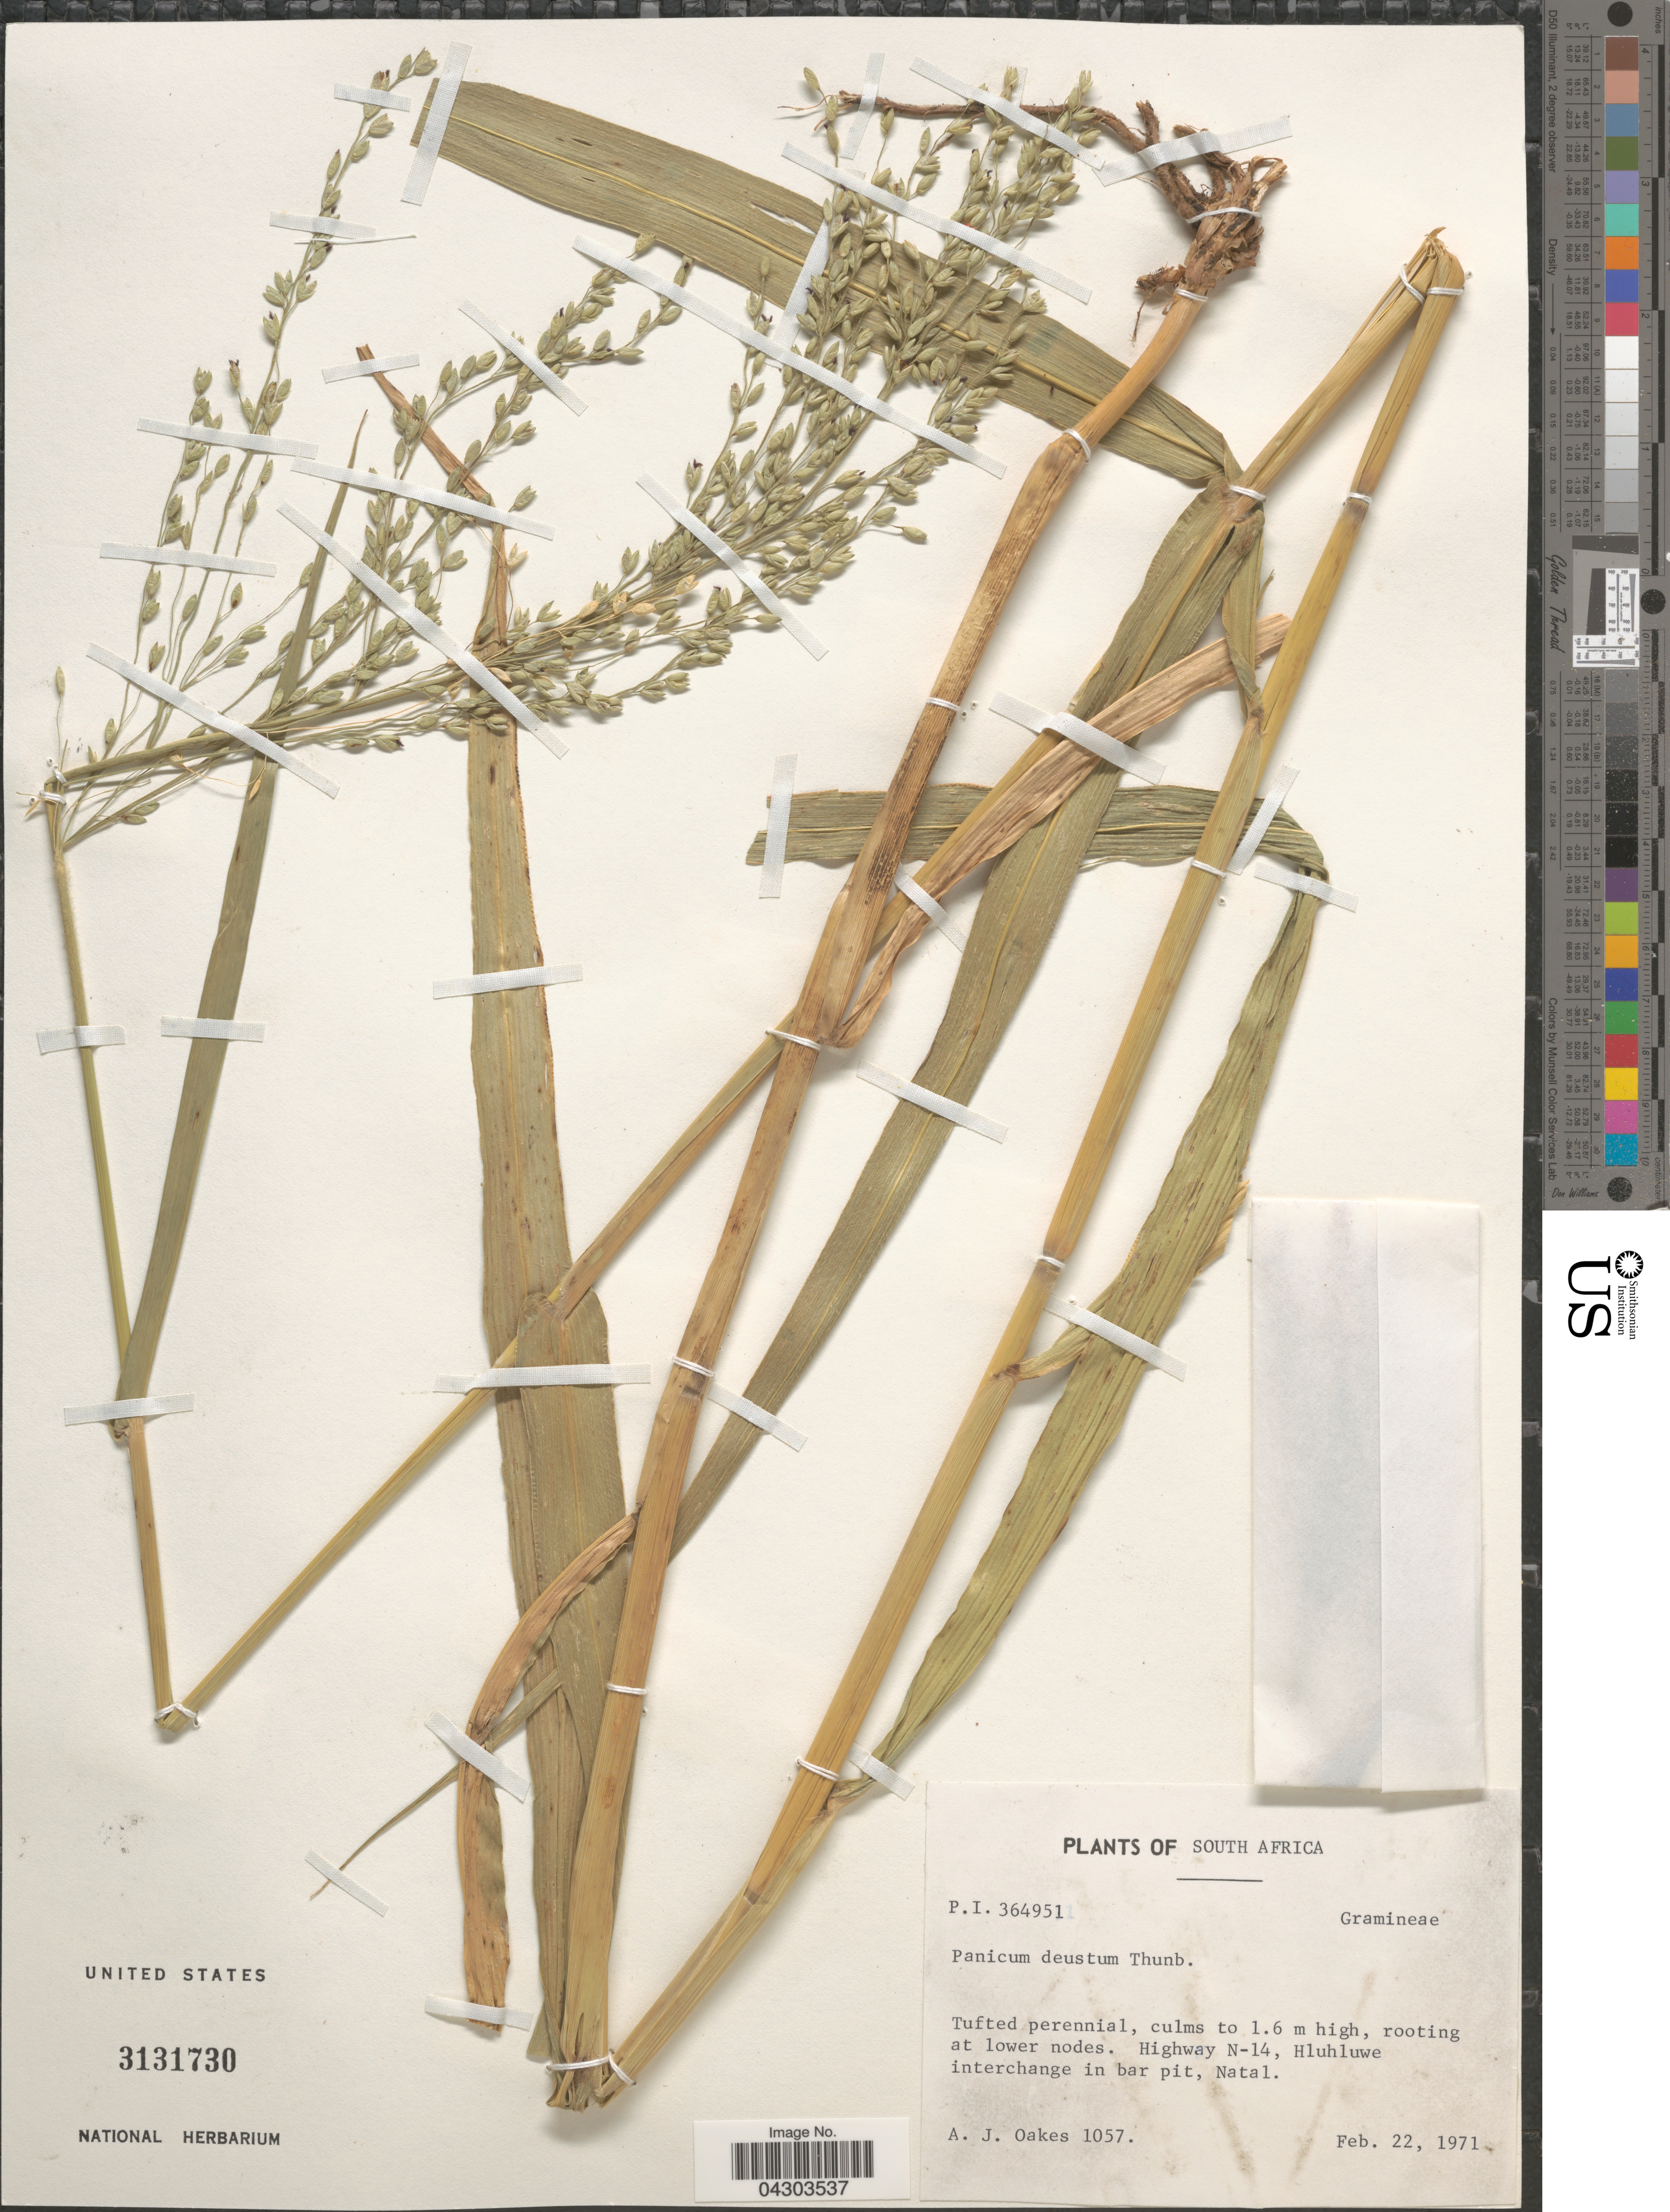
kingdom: Plantae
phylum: Tracheophyta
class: Liliopsida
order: Poales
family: Poaceae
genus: Panicum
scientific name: Panicum deustum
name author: Thunb.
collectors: A. Oakes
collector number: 1057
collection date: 1971-02-22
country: South Africa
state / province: KwaZulu-Natal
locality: Highway N-14, Hluhluwe interchange in bar pit, Natal.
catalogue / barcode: US 3131730